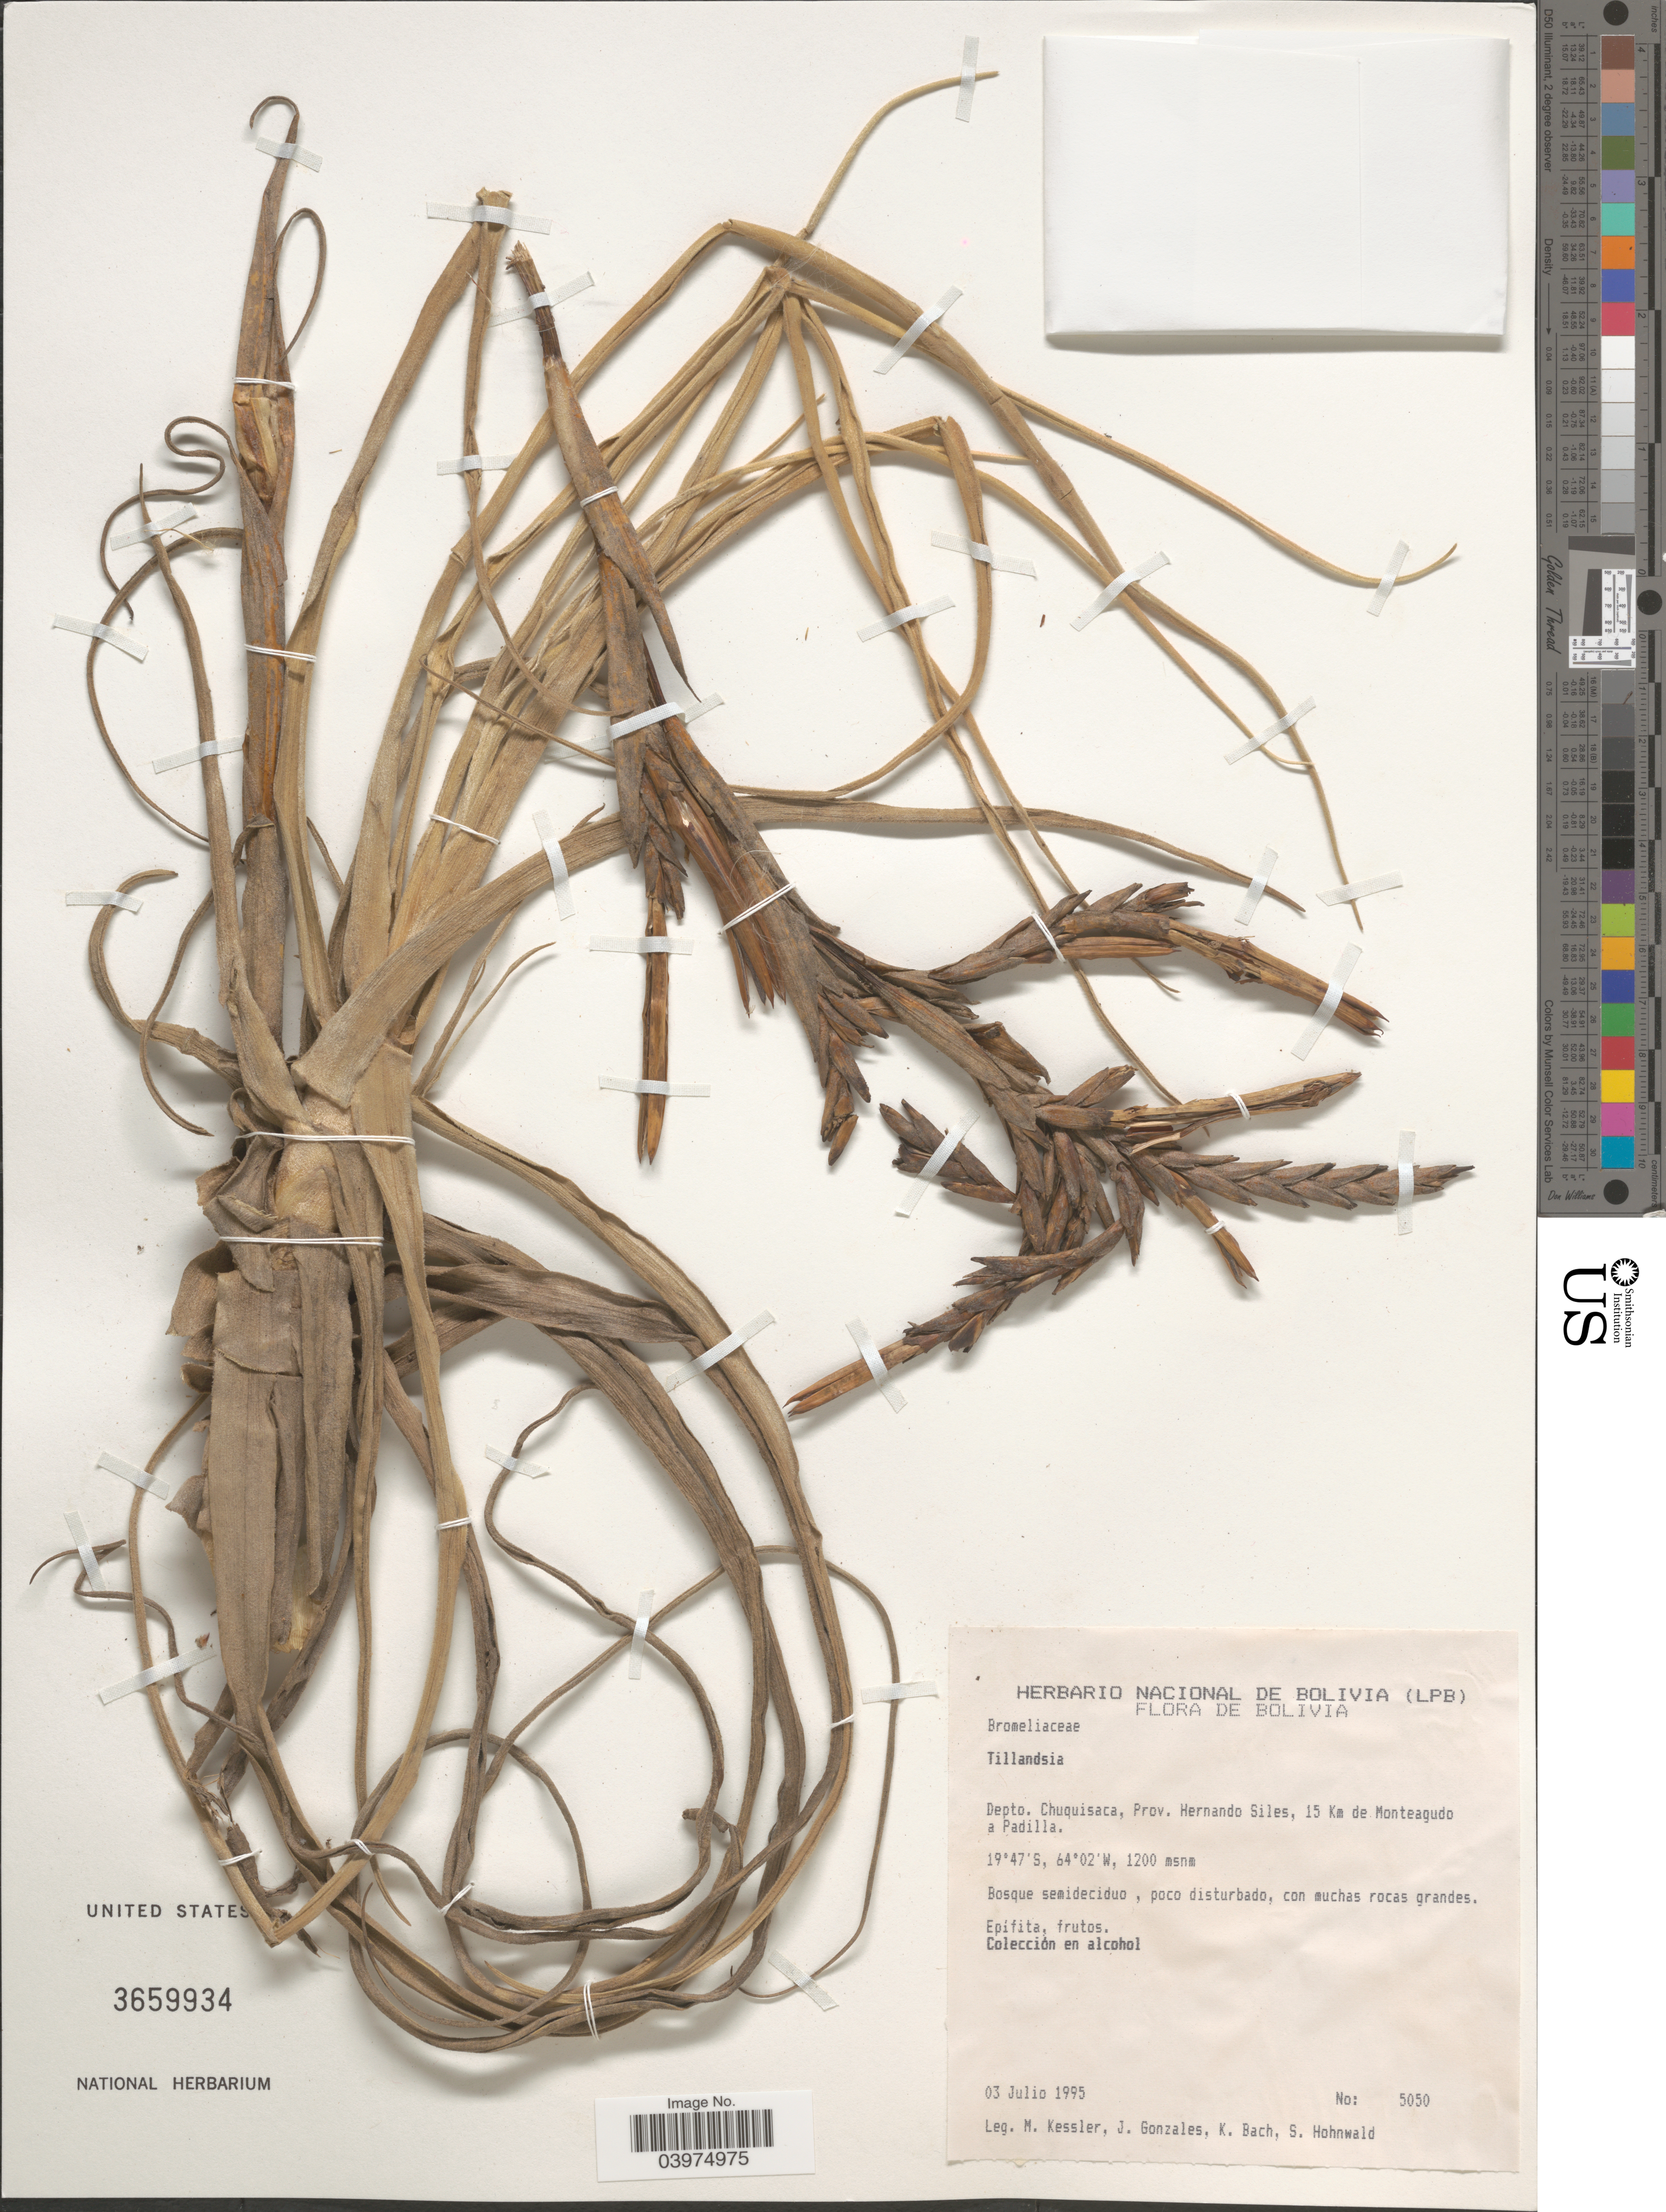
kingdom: Plantae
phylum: Tracheophyta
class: Liliopsida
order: Poales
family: Bromeliaceae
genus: Tillandsia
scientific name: Tillandsia sp.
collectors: M. Kessler, J. Gonzales, K. Bach & S. Hohnwald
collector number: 5050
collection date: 1995-07-03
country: Bolivia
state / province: Chuquisaca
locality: Depto. Chuquisaca, Prov. Hernando Siles, 15 Km de Monteagudo a Padilla.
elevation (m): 1200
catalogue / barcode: US 3659934